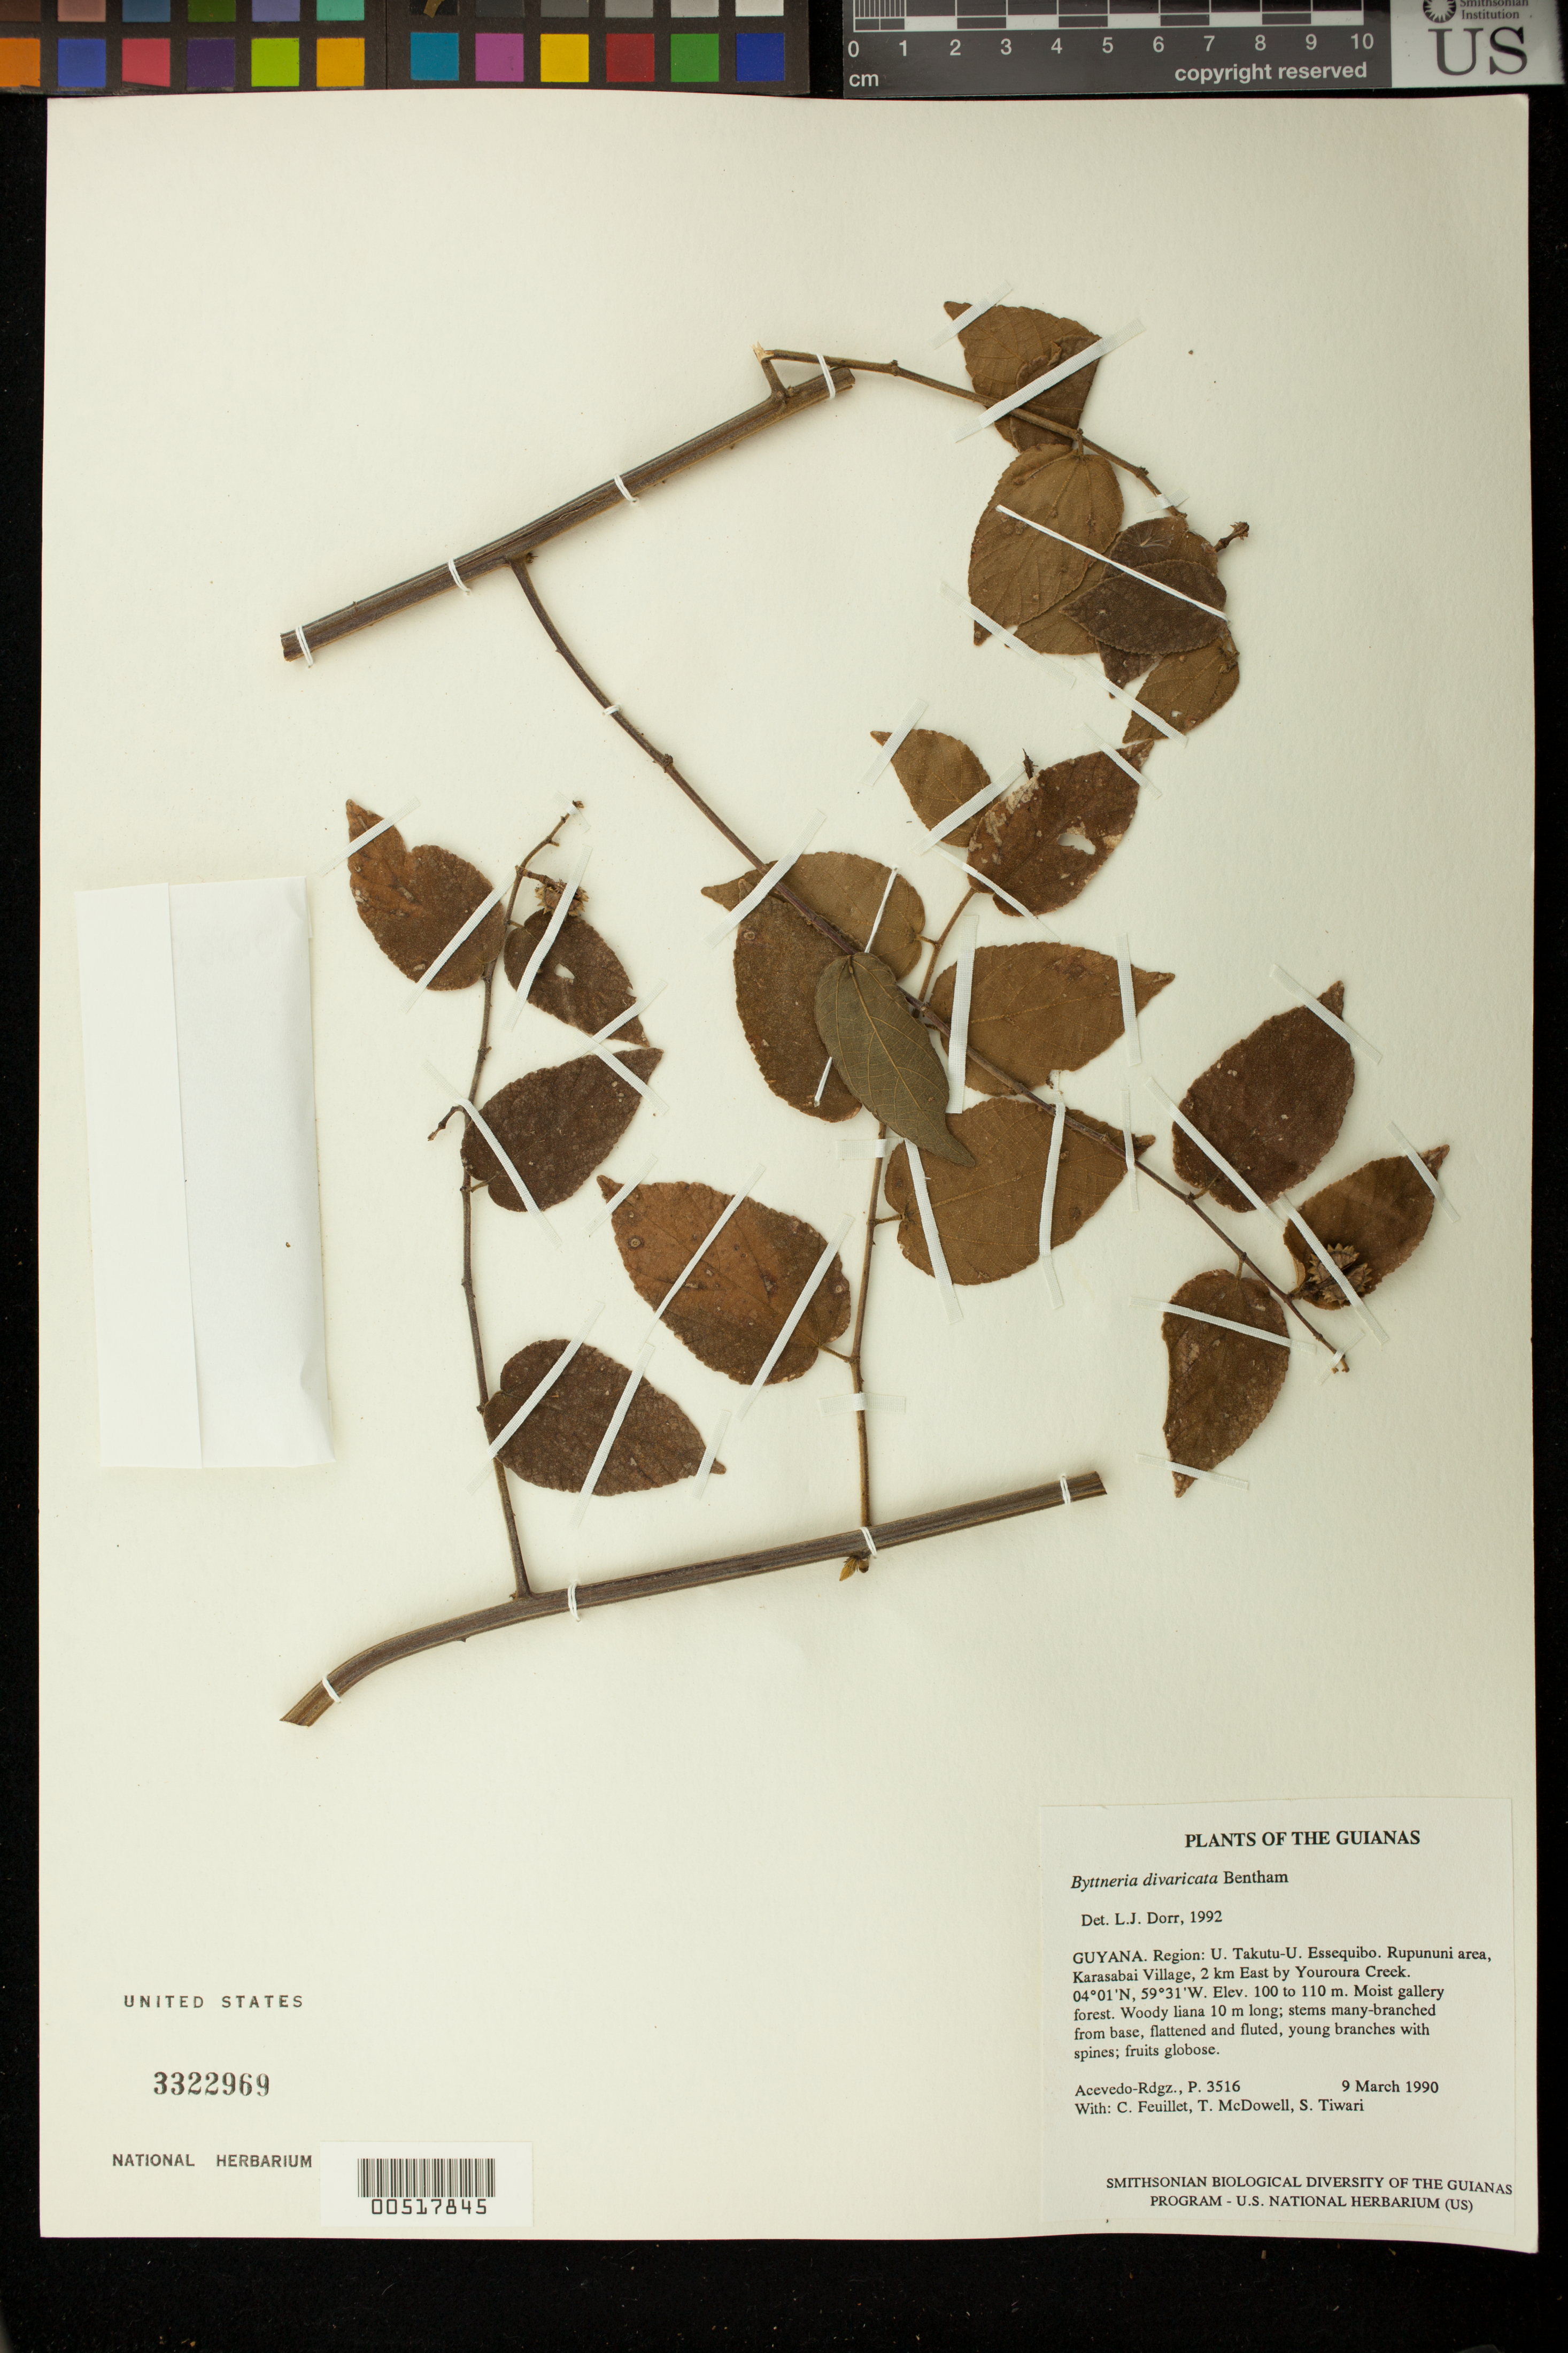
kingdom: Plantae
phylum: Tracheophyta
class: Magnoliopsida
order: Malvales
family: Malvaceae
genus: Byttneria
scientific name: Byttneria divaricata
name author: Benth.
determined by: Dorr, L. J., (BOT), Smithsonian Institution - National Museum of Natural History (UNITED STATES)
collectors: P. Acevedo-Rodr., C. Feuillet, T. McDowell & S. Tiwari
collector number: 3516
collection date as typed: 09 Mar 1990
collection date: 1990-03-09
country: Guyana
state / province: U. Takutu-U. Essequibo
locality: Rupununi area, Karasabai Village, 2 km East by Youroura Creek.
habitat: Moist gallery forest.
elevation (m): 100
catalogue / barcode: US 3322969